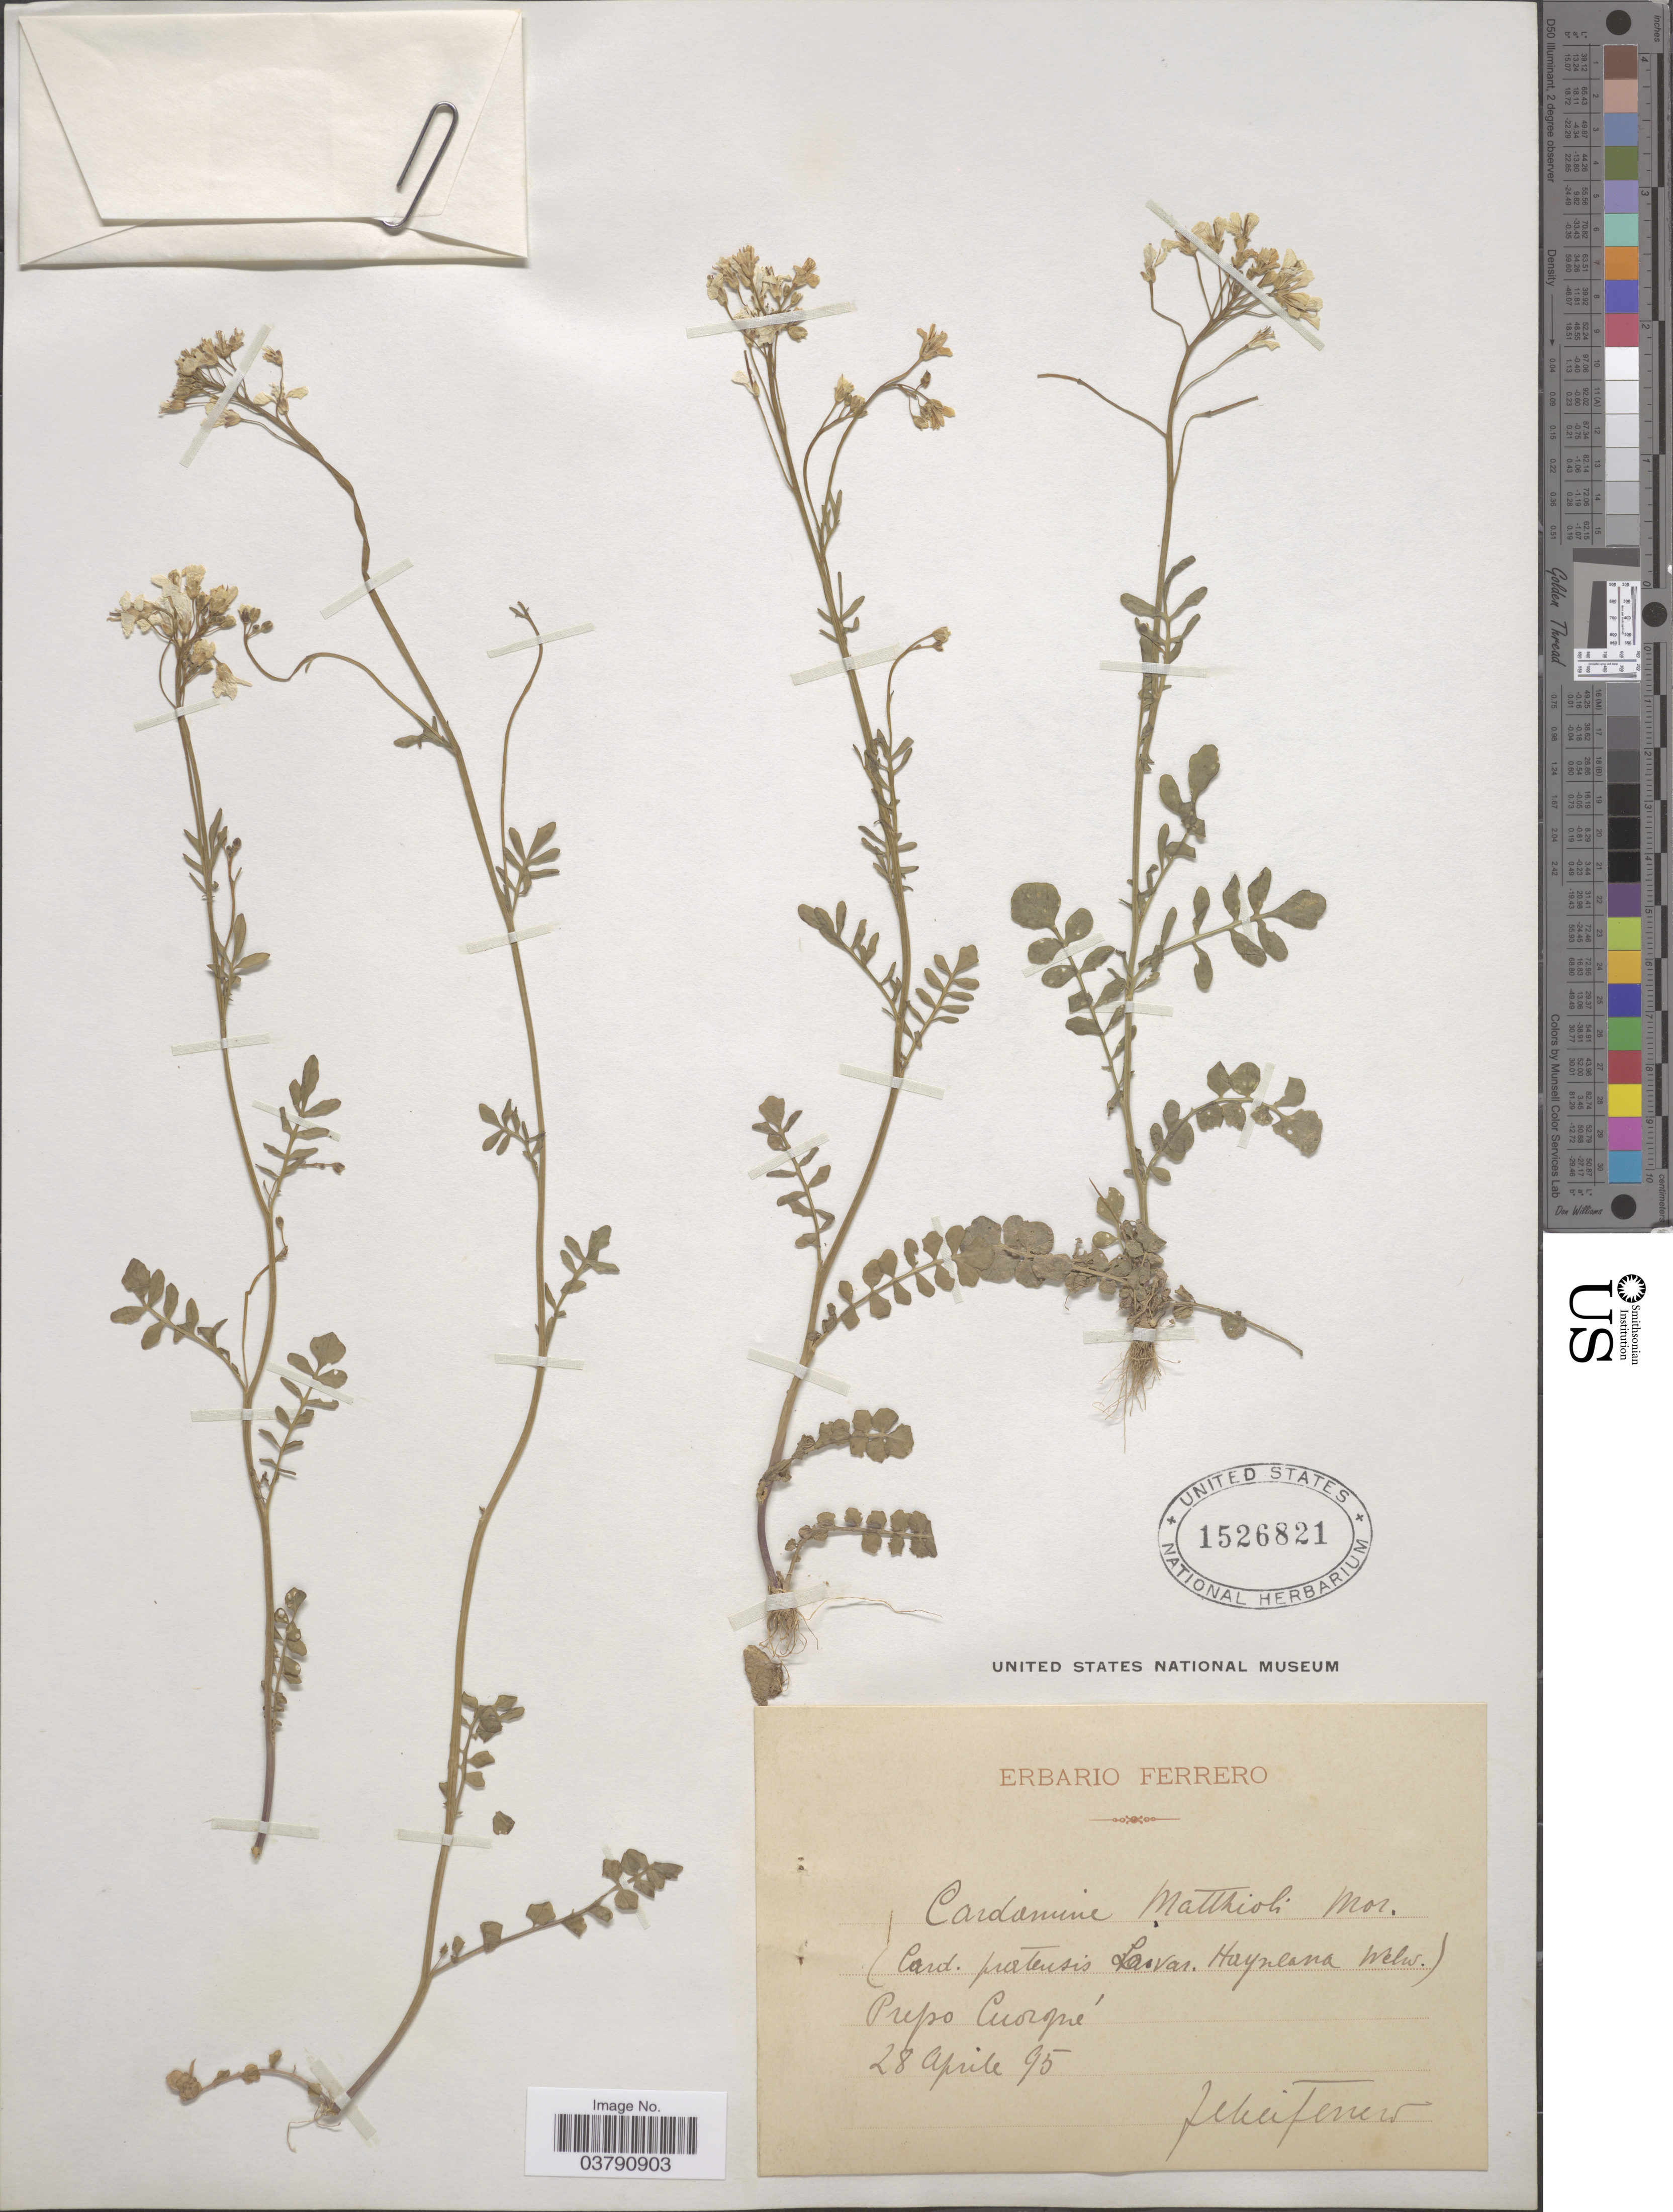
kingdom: Plantae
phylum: Tracheophyta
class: Magnoliopsida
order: Brassicales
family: Brassicaceae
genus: Cardamine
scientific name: Cardamine matthioli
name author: Moretti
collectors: F. Ferrero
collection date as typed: Transcribed d/m/y: 28/4/95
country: Italy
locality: Prepo Cuorgné.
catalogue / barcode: US 1526821